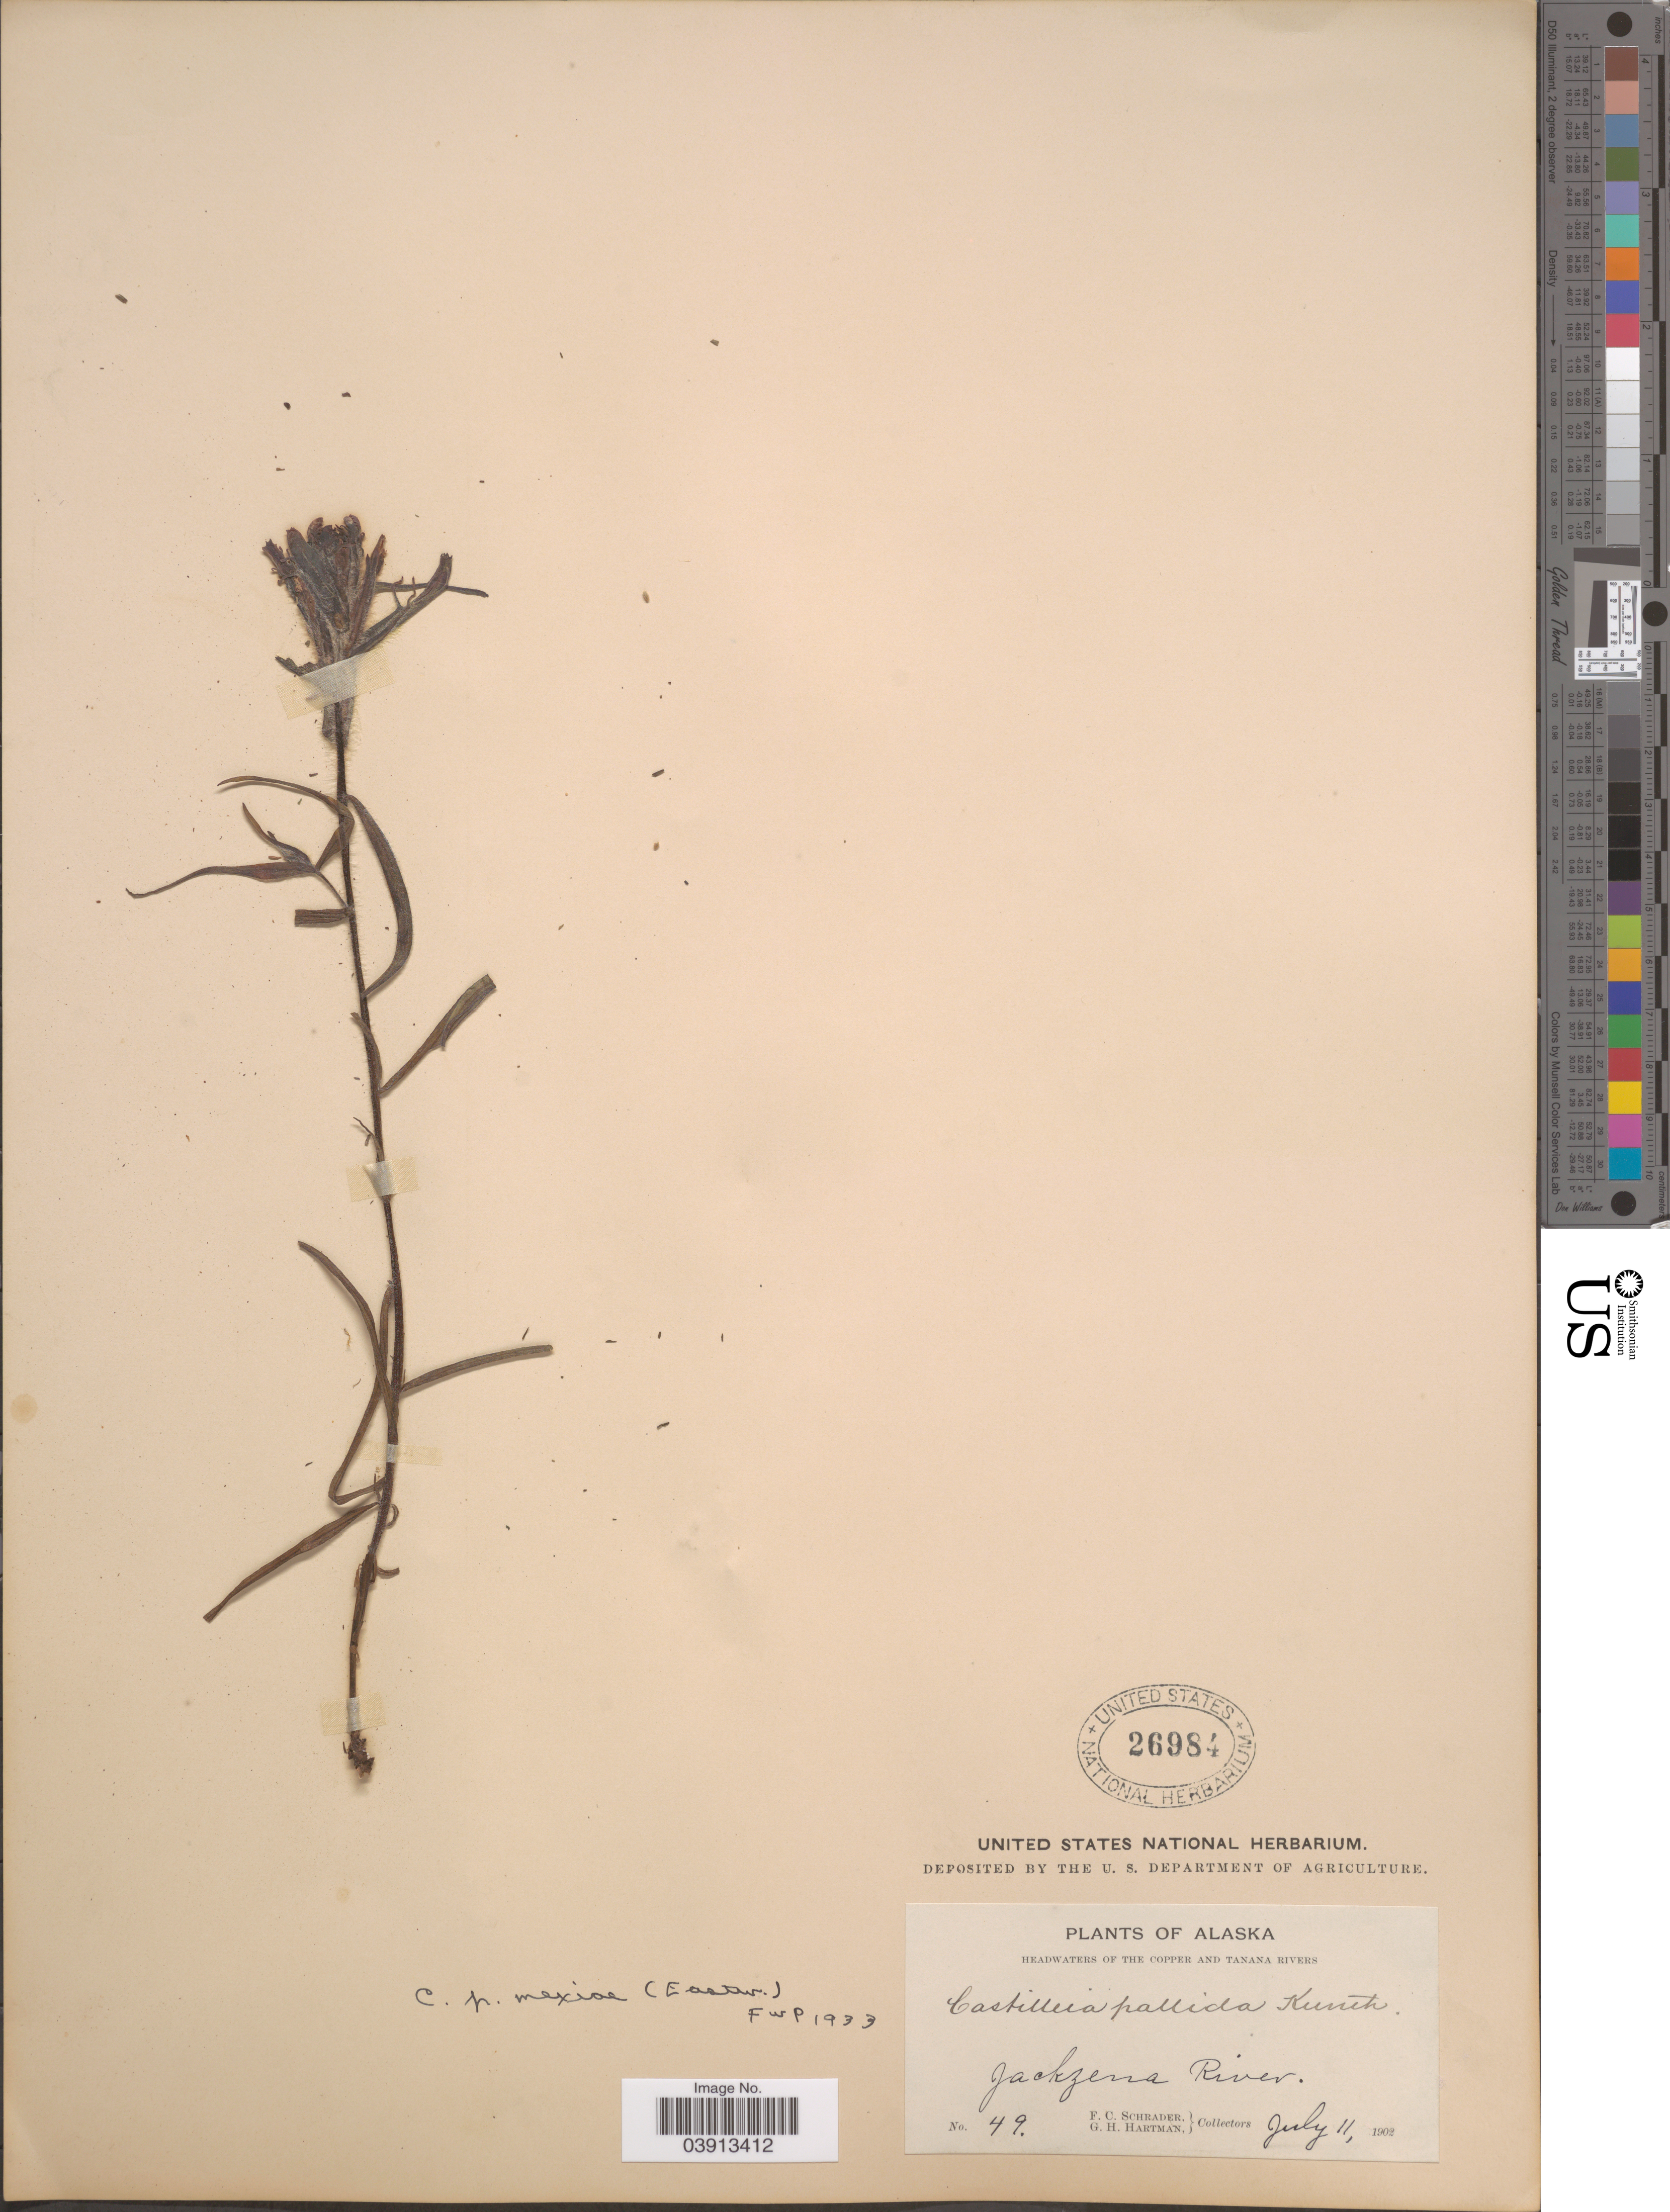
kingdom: Plantae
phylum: Tracheophyta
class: Magnoliopsida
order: Lamiales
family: Orobanchaceae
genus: Castilleja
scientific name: Castilleja pallida subsp. mexiae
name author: Pennell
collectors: F. C. Schrader & G. H. Hartman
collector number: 49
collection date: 1902-07-11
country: United States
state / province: Alaska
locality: Headwaters of the Copper and Tanana Rivers. Jackzena River.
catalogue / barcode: US 26984